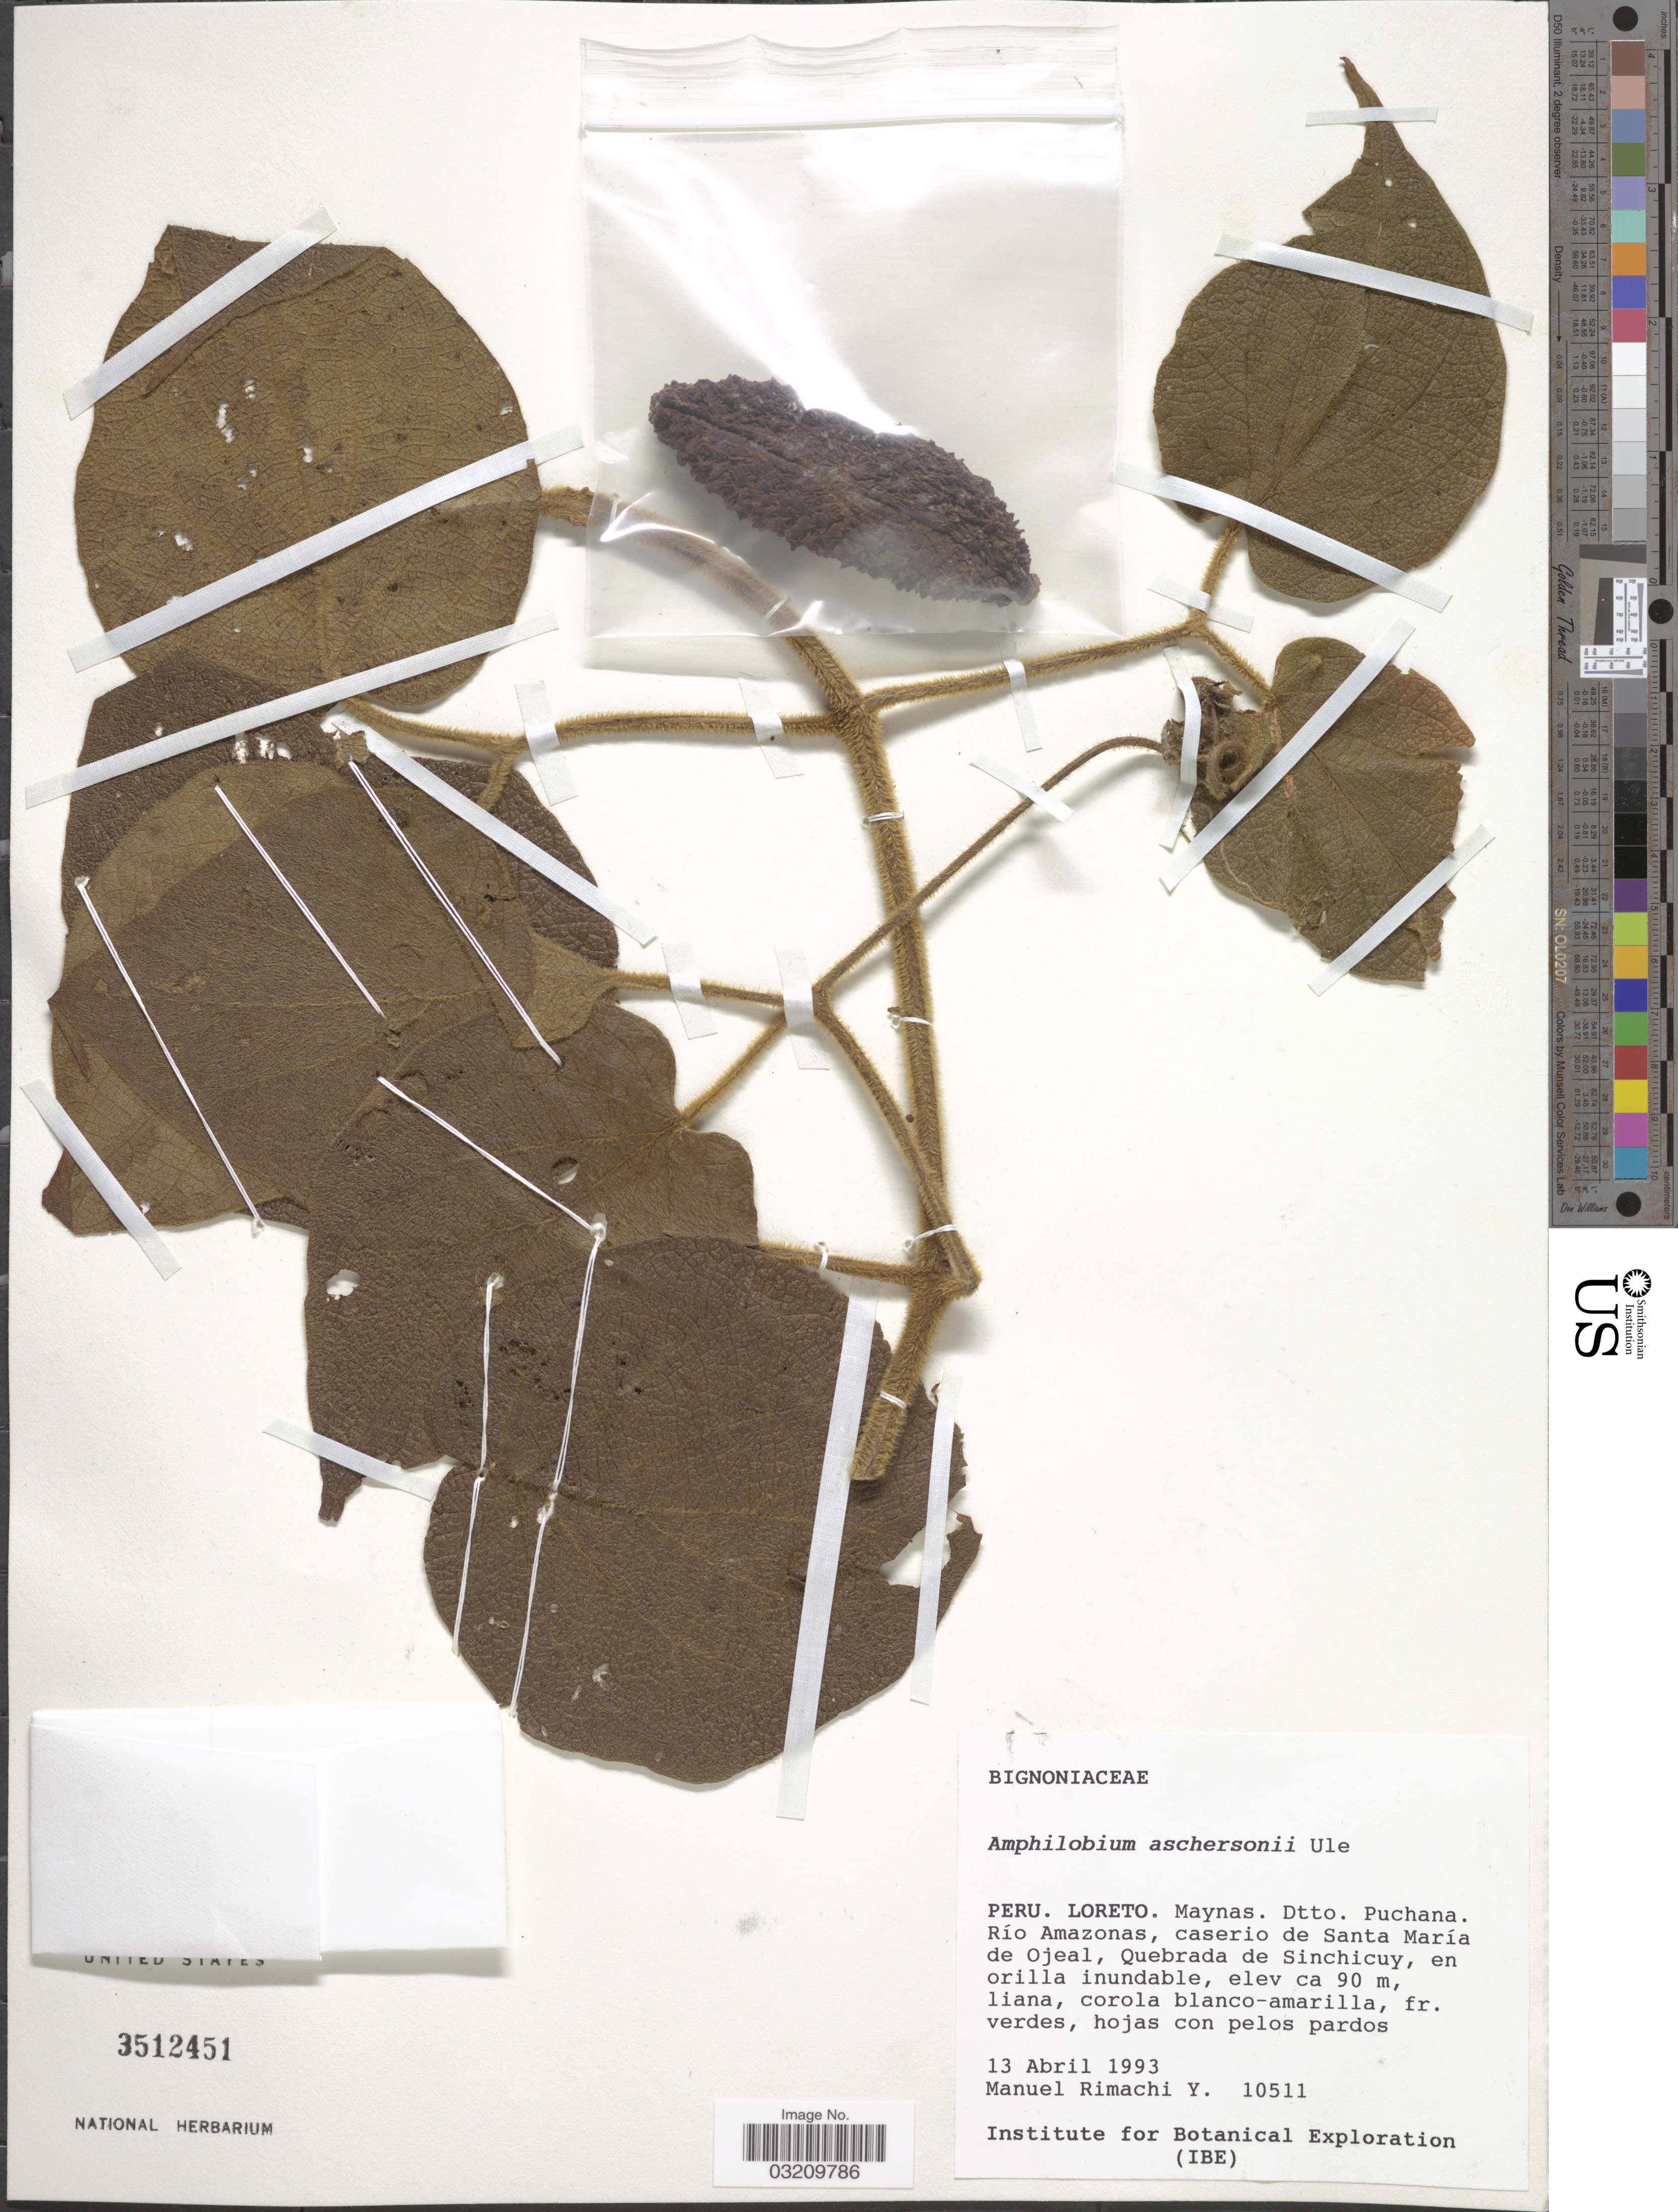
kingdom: Plantae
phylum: Tracheophyta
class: Magnoliopsida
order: Lamiales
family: Bignoniaceae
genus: Amphilophium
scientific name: Amphilophium aschersonii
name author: Ule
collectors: M. Rimachi Y.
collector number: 10511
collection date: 1993-04-13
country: Peru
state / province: Loreto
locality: Maynas. Dtto. Puchana. Río Amazonas, caserio de Santa María de Ojeal, Quebrada de Sinchicuy.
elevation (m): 90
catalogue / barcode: US 3512451